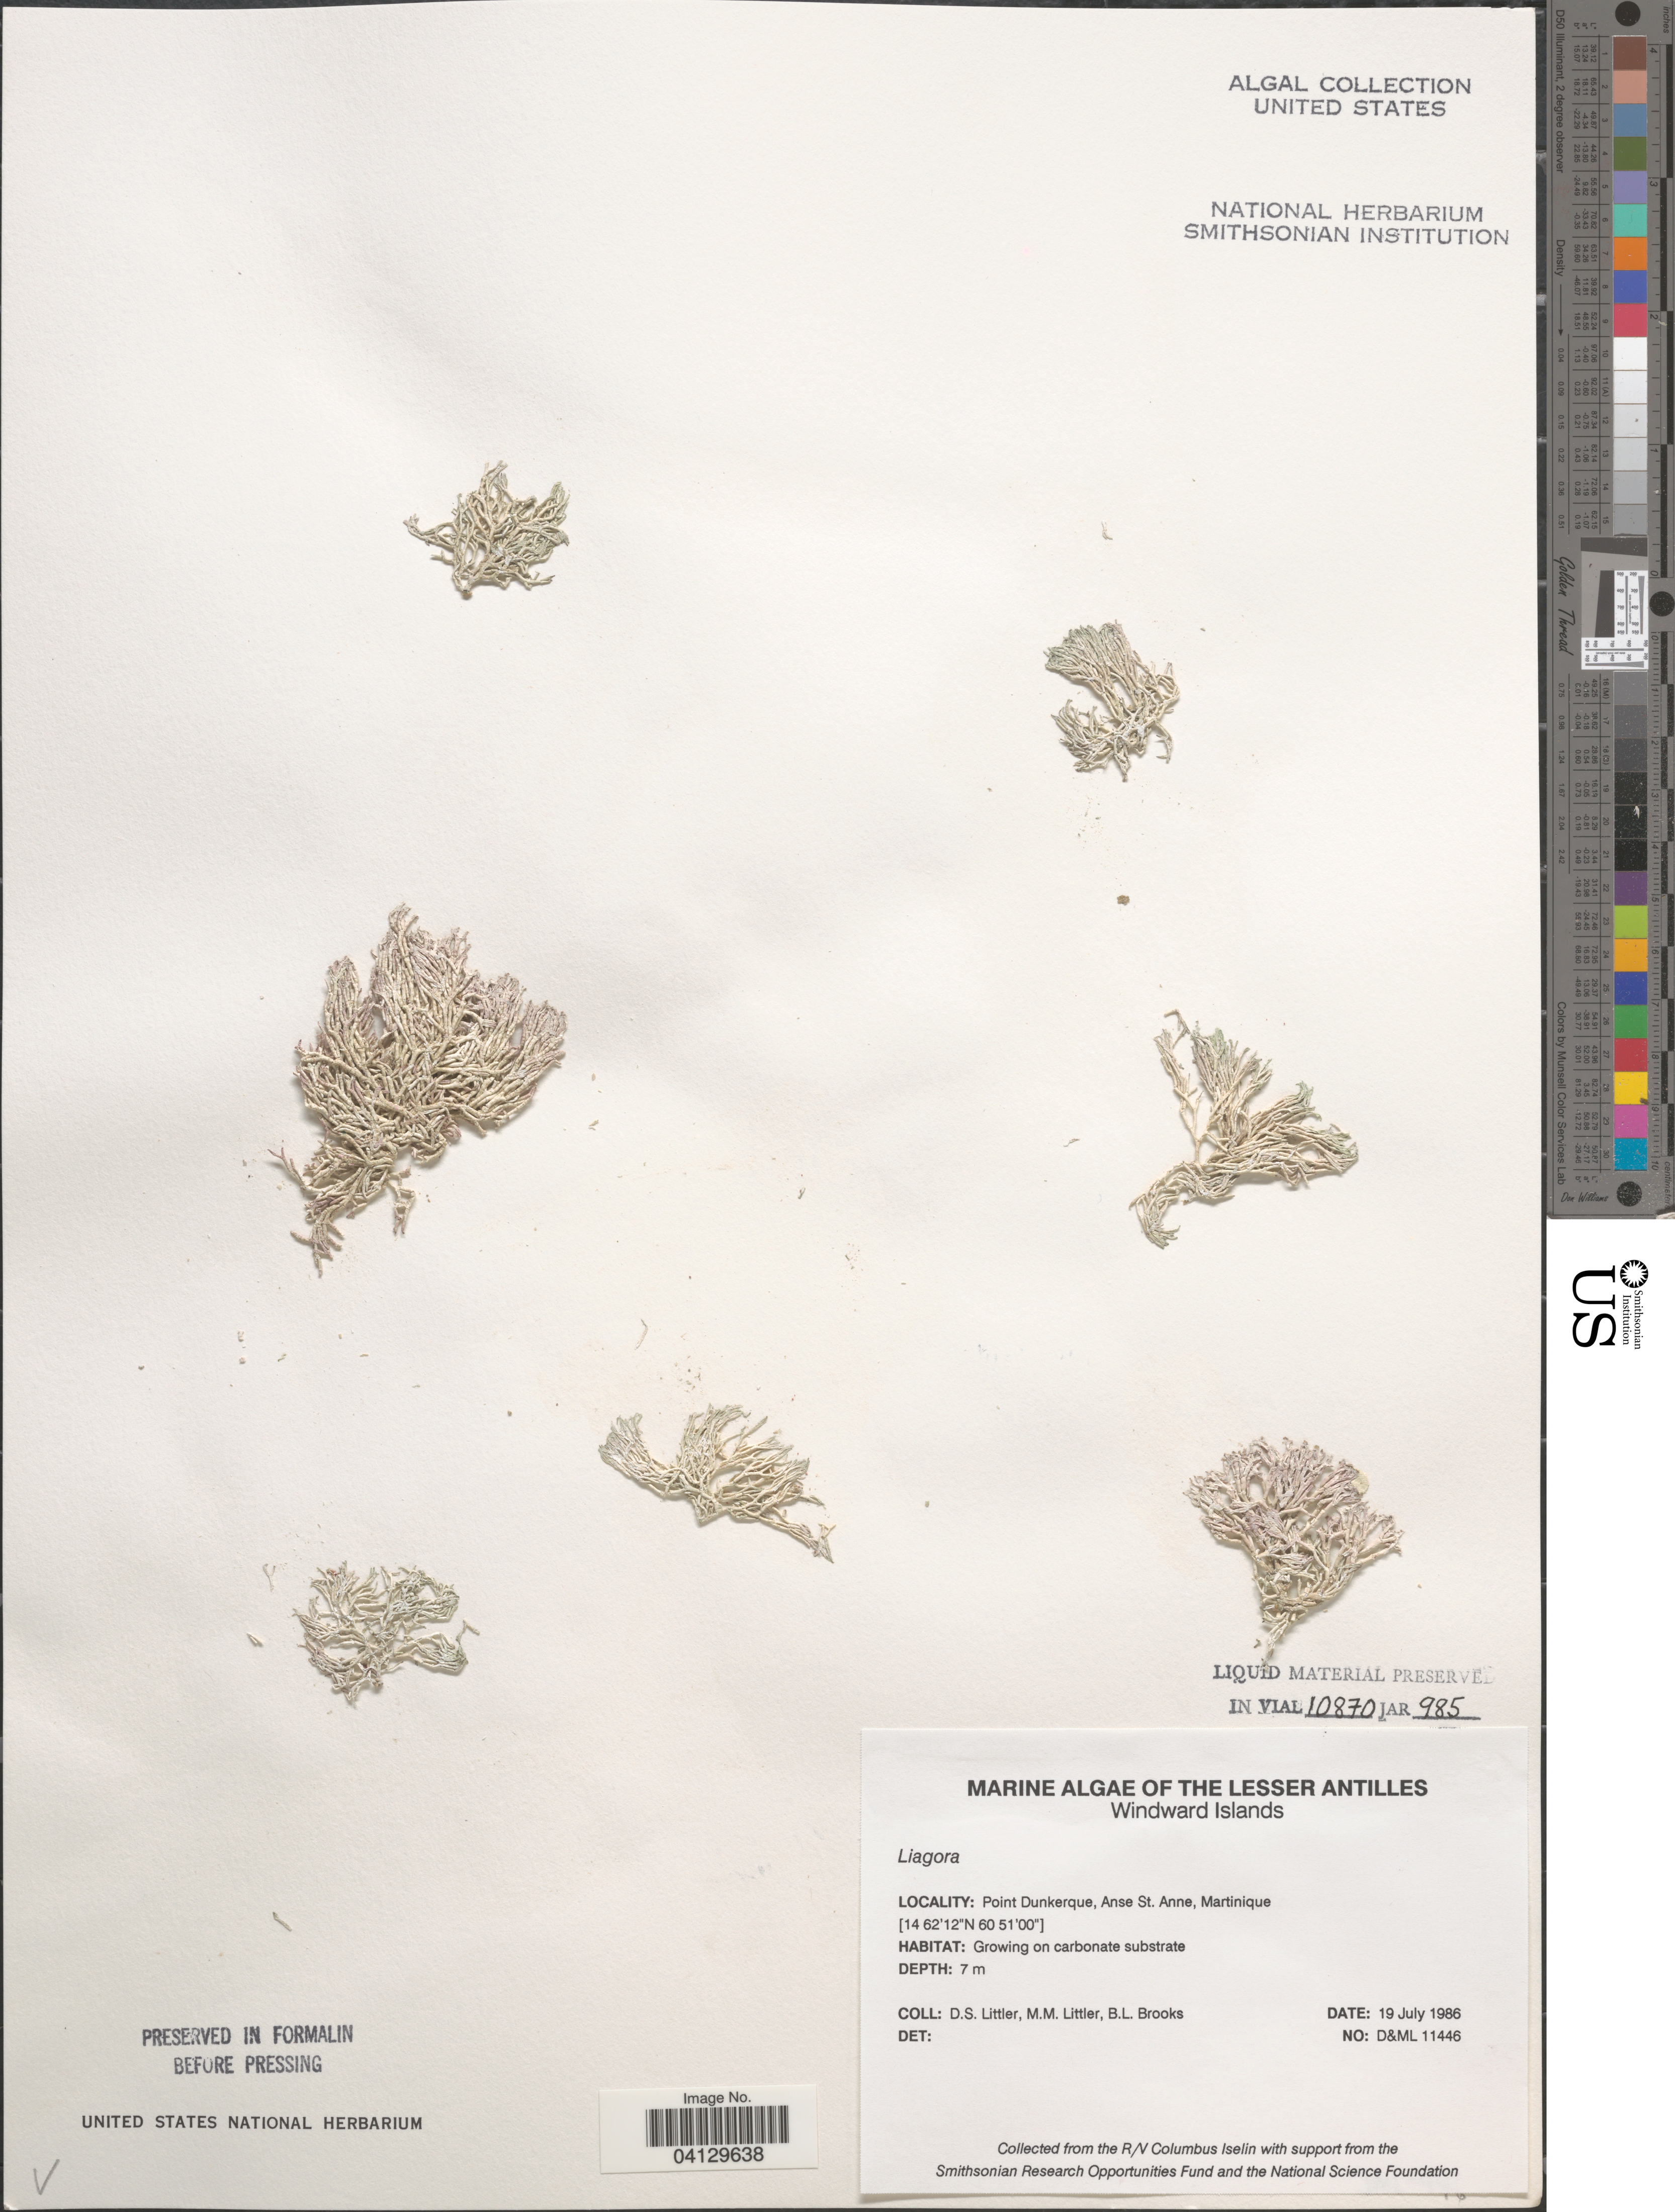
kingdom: Plantae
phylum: Rhodophyta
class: Florideophyceae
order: Nemaliales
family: Liagoraceae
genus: Liagora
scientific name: Liagora sp.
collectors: D. S. Littler & B. Brooks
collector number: D&ML11446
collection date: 1986-07-19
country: Martinique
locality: The Lesser Antilles. Windward Islands. Point Dunkerque, Anse St. Anne.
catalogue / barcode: US 328634